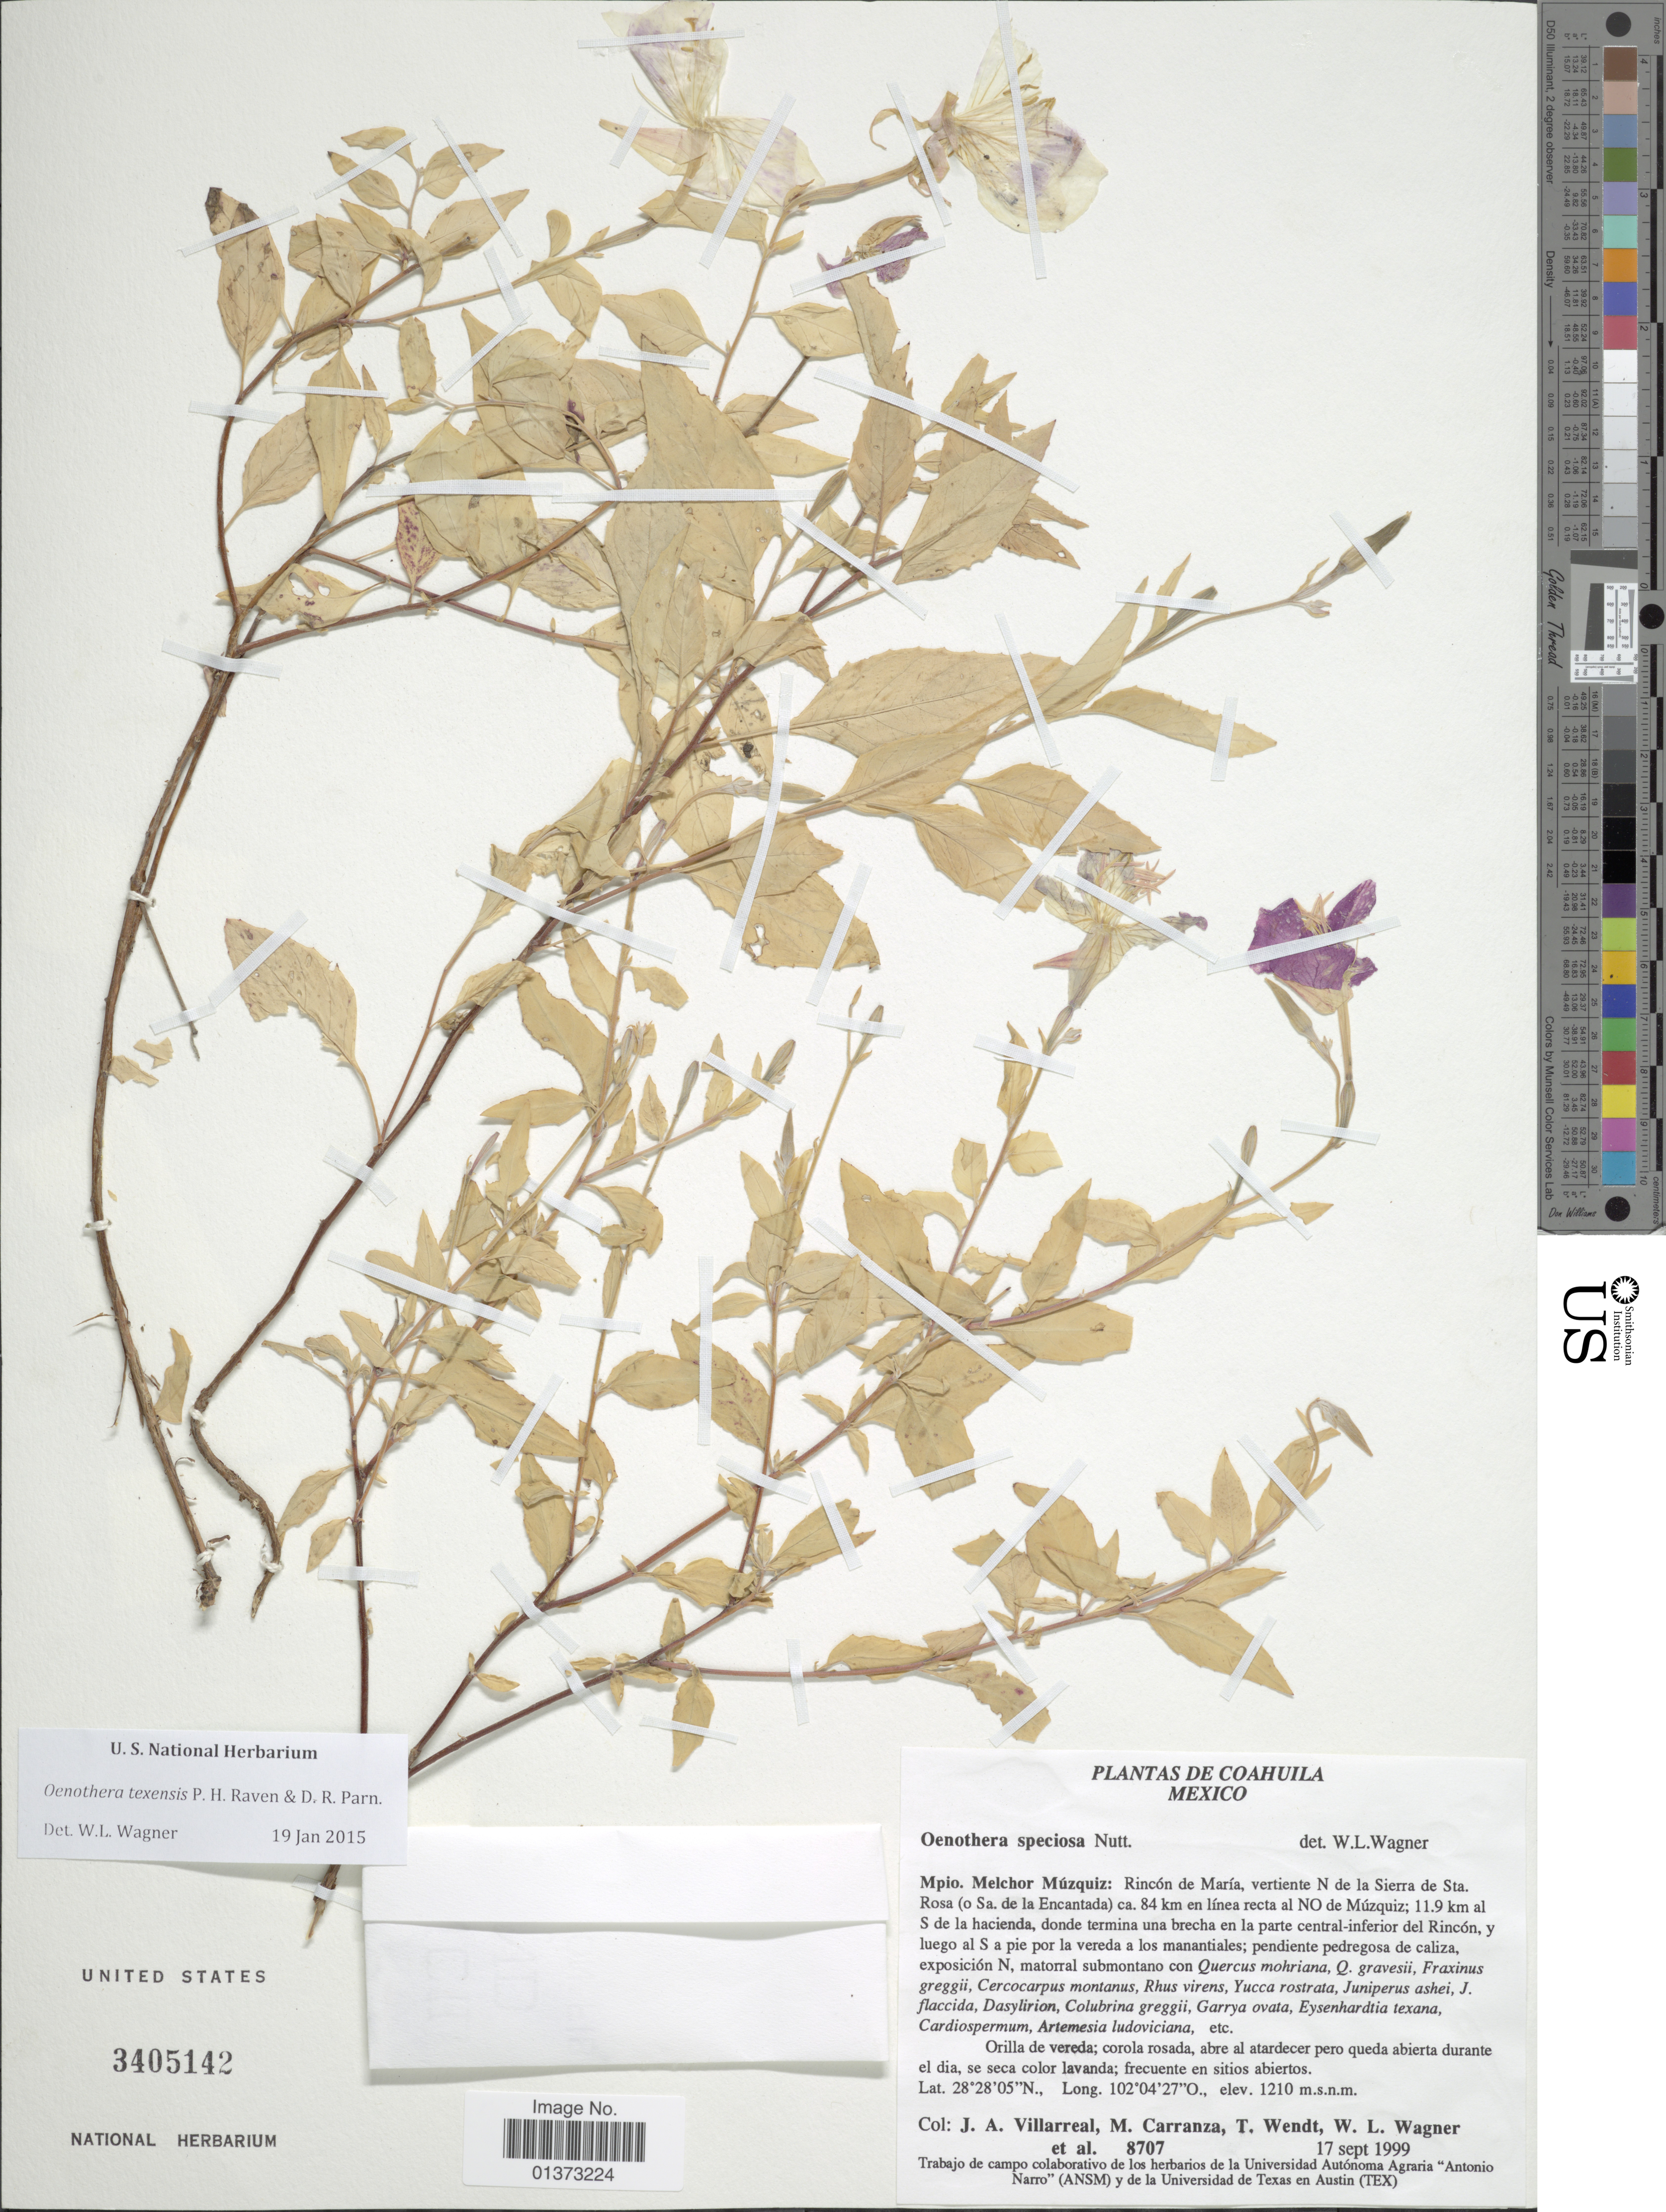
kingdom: Plantae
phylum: Tracheophyta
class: Magnoliopsida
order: Myrtales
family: Onagraceae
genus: Oenothera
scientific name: Oenothera texensis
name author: P.H. Raven & D.R. Parn.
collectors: J. Villarreal, M. Carranza, T. L. Wendt & W. L. Wagner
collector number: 8707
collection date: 1999-09-17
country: Mexico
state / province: Coahuila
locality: Mpio. Melchor Múzquiz: Rincón de María, vertiente N de la Sierra de Sta. Rosa (o Sa. de la Encantada) ca. 84 km en línea recta al NO de Múzquiz; 11.9 km al S de la hacienda, donde termina una brecha en la parte central-inferior del Rincón, y luego al S a pie por la vereda a los manantiales, pendiente pedregosa de caliza, exposición N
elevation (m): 1210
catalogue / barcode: US 3405142